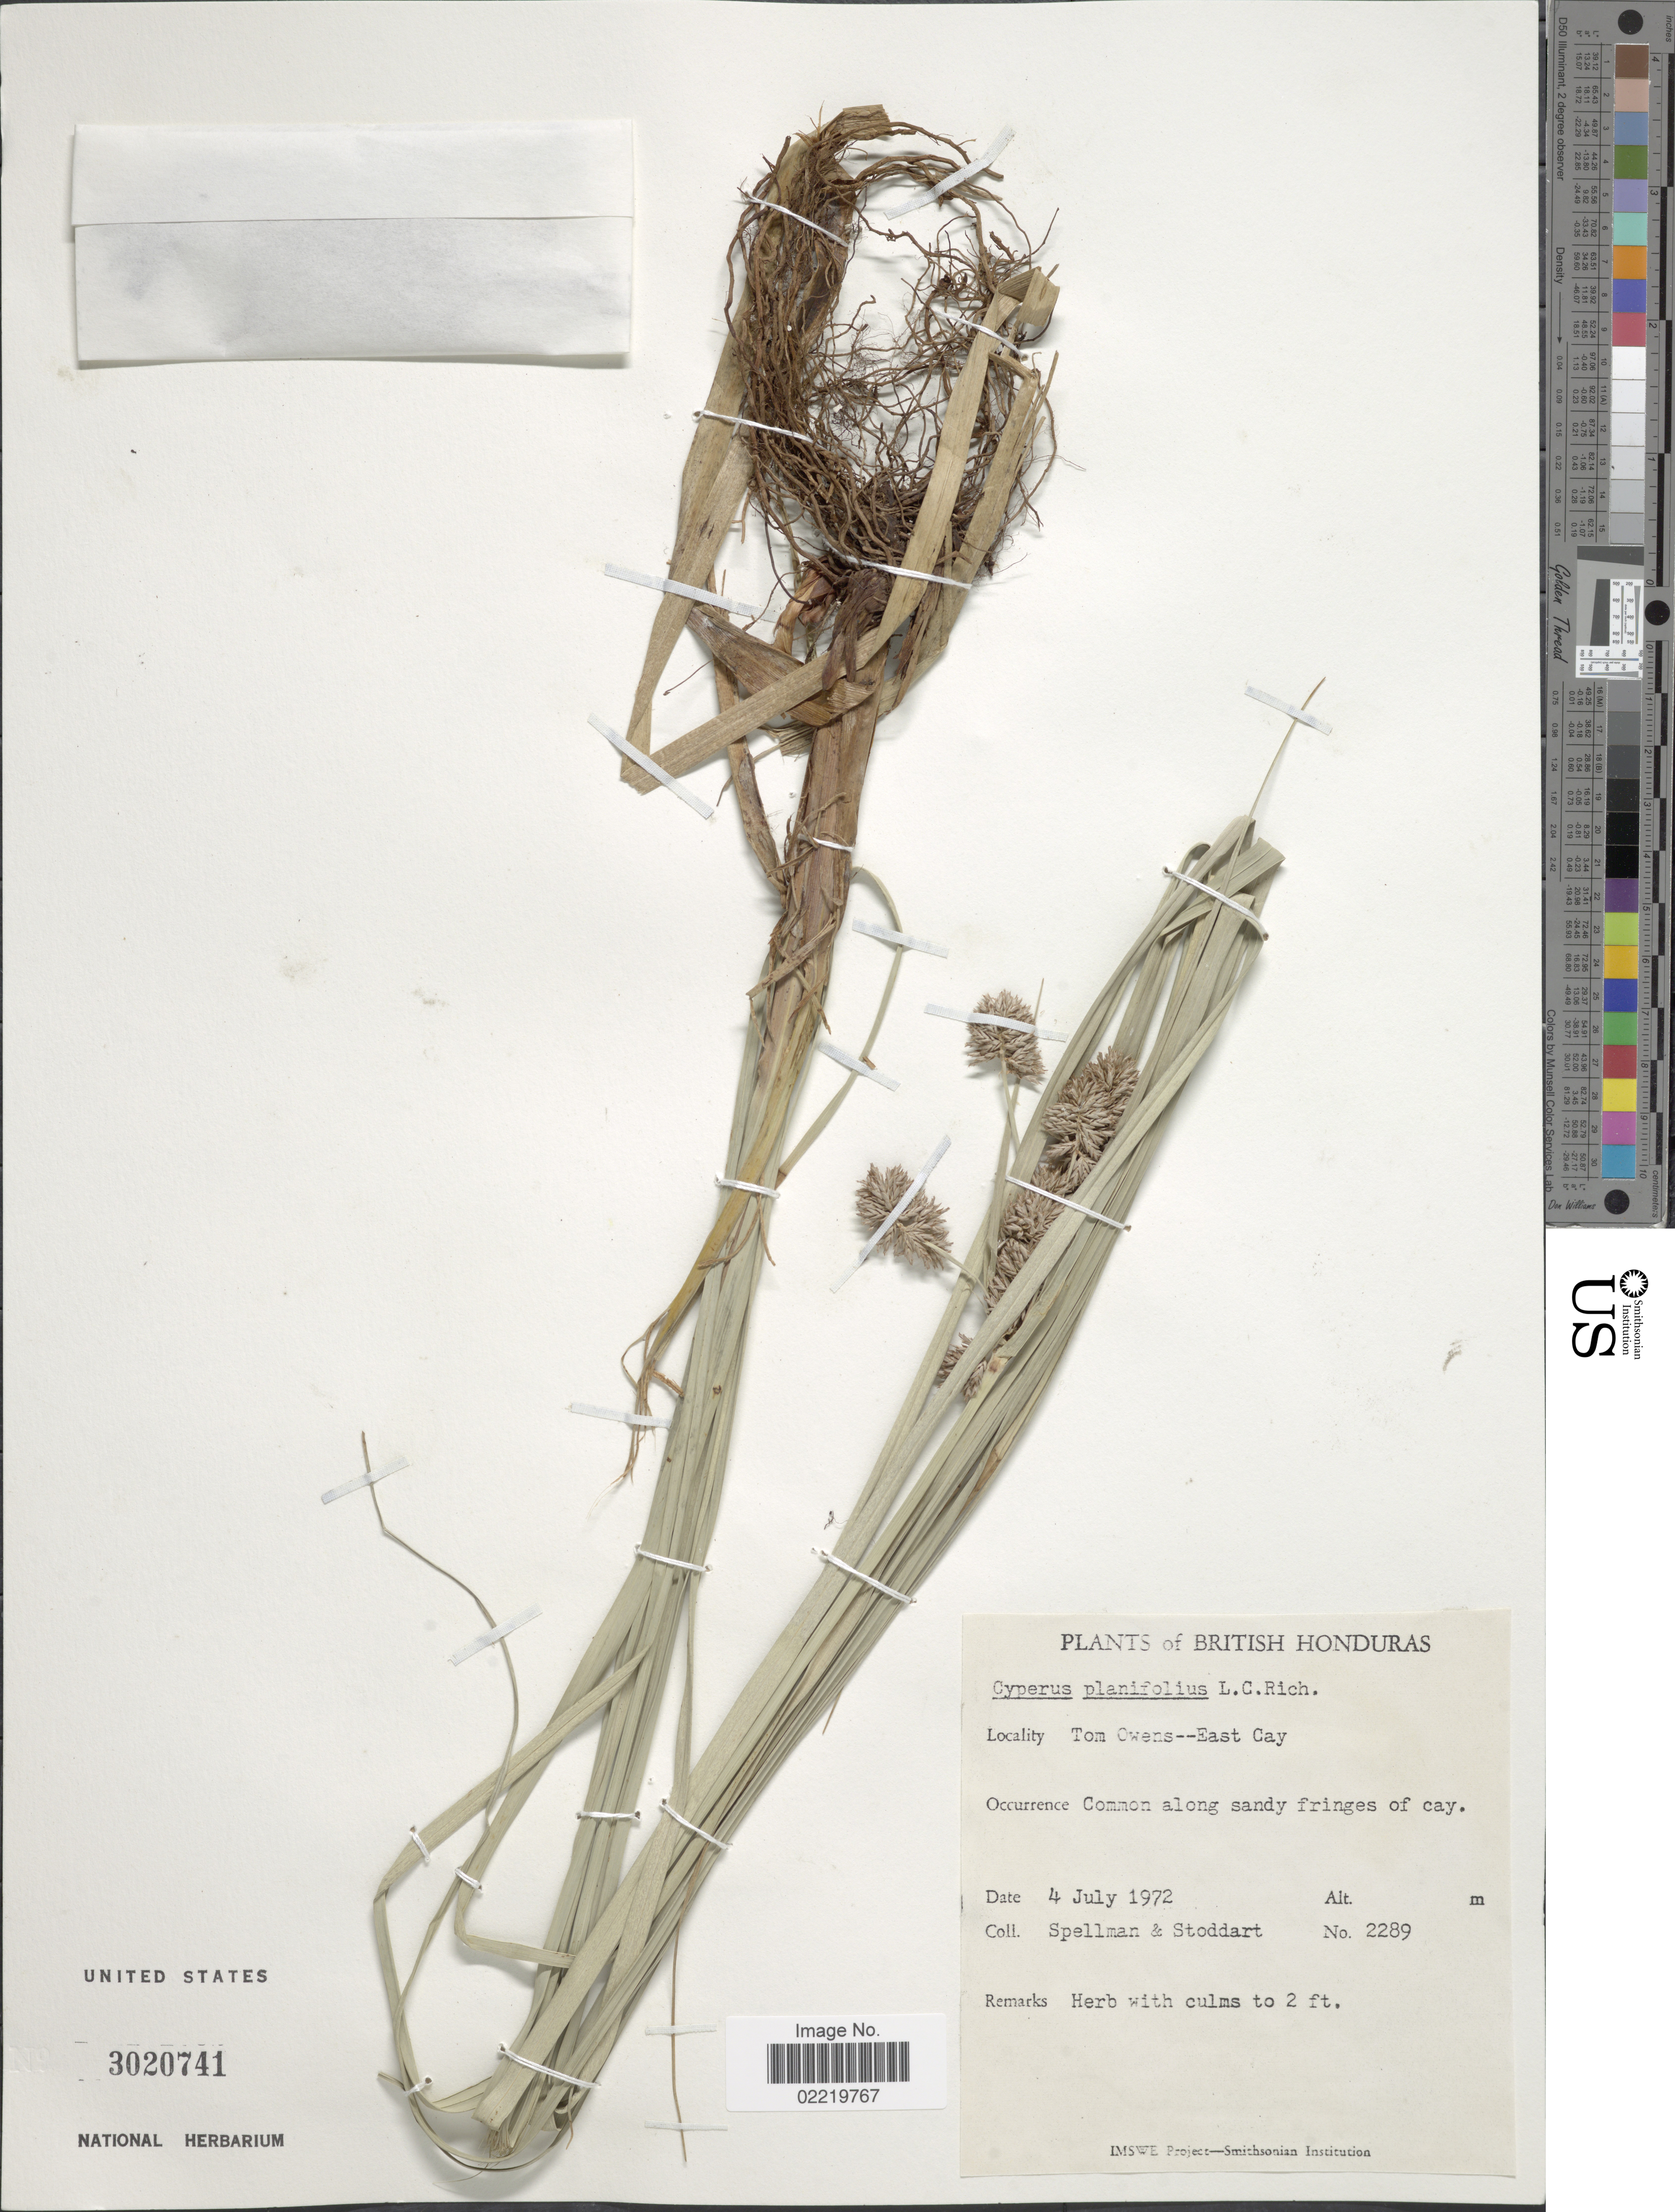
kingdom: Plantae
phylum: Tracheophyta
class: Liliopsida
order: Poales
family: Cyperaceae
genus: Cyperus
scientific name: Cyperus planifolius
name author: Rich.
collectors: Spellman, -- & -. Stoddart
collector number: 2289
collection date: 1972-07-04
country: Belize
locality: British Honduras, Tom Owens--East Cay, Common along sandy fringes of cay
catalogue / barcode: US 3020741